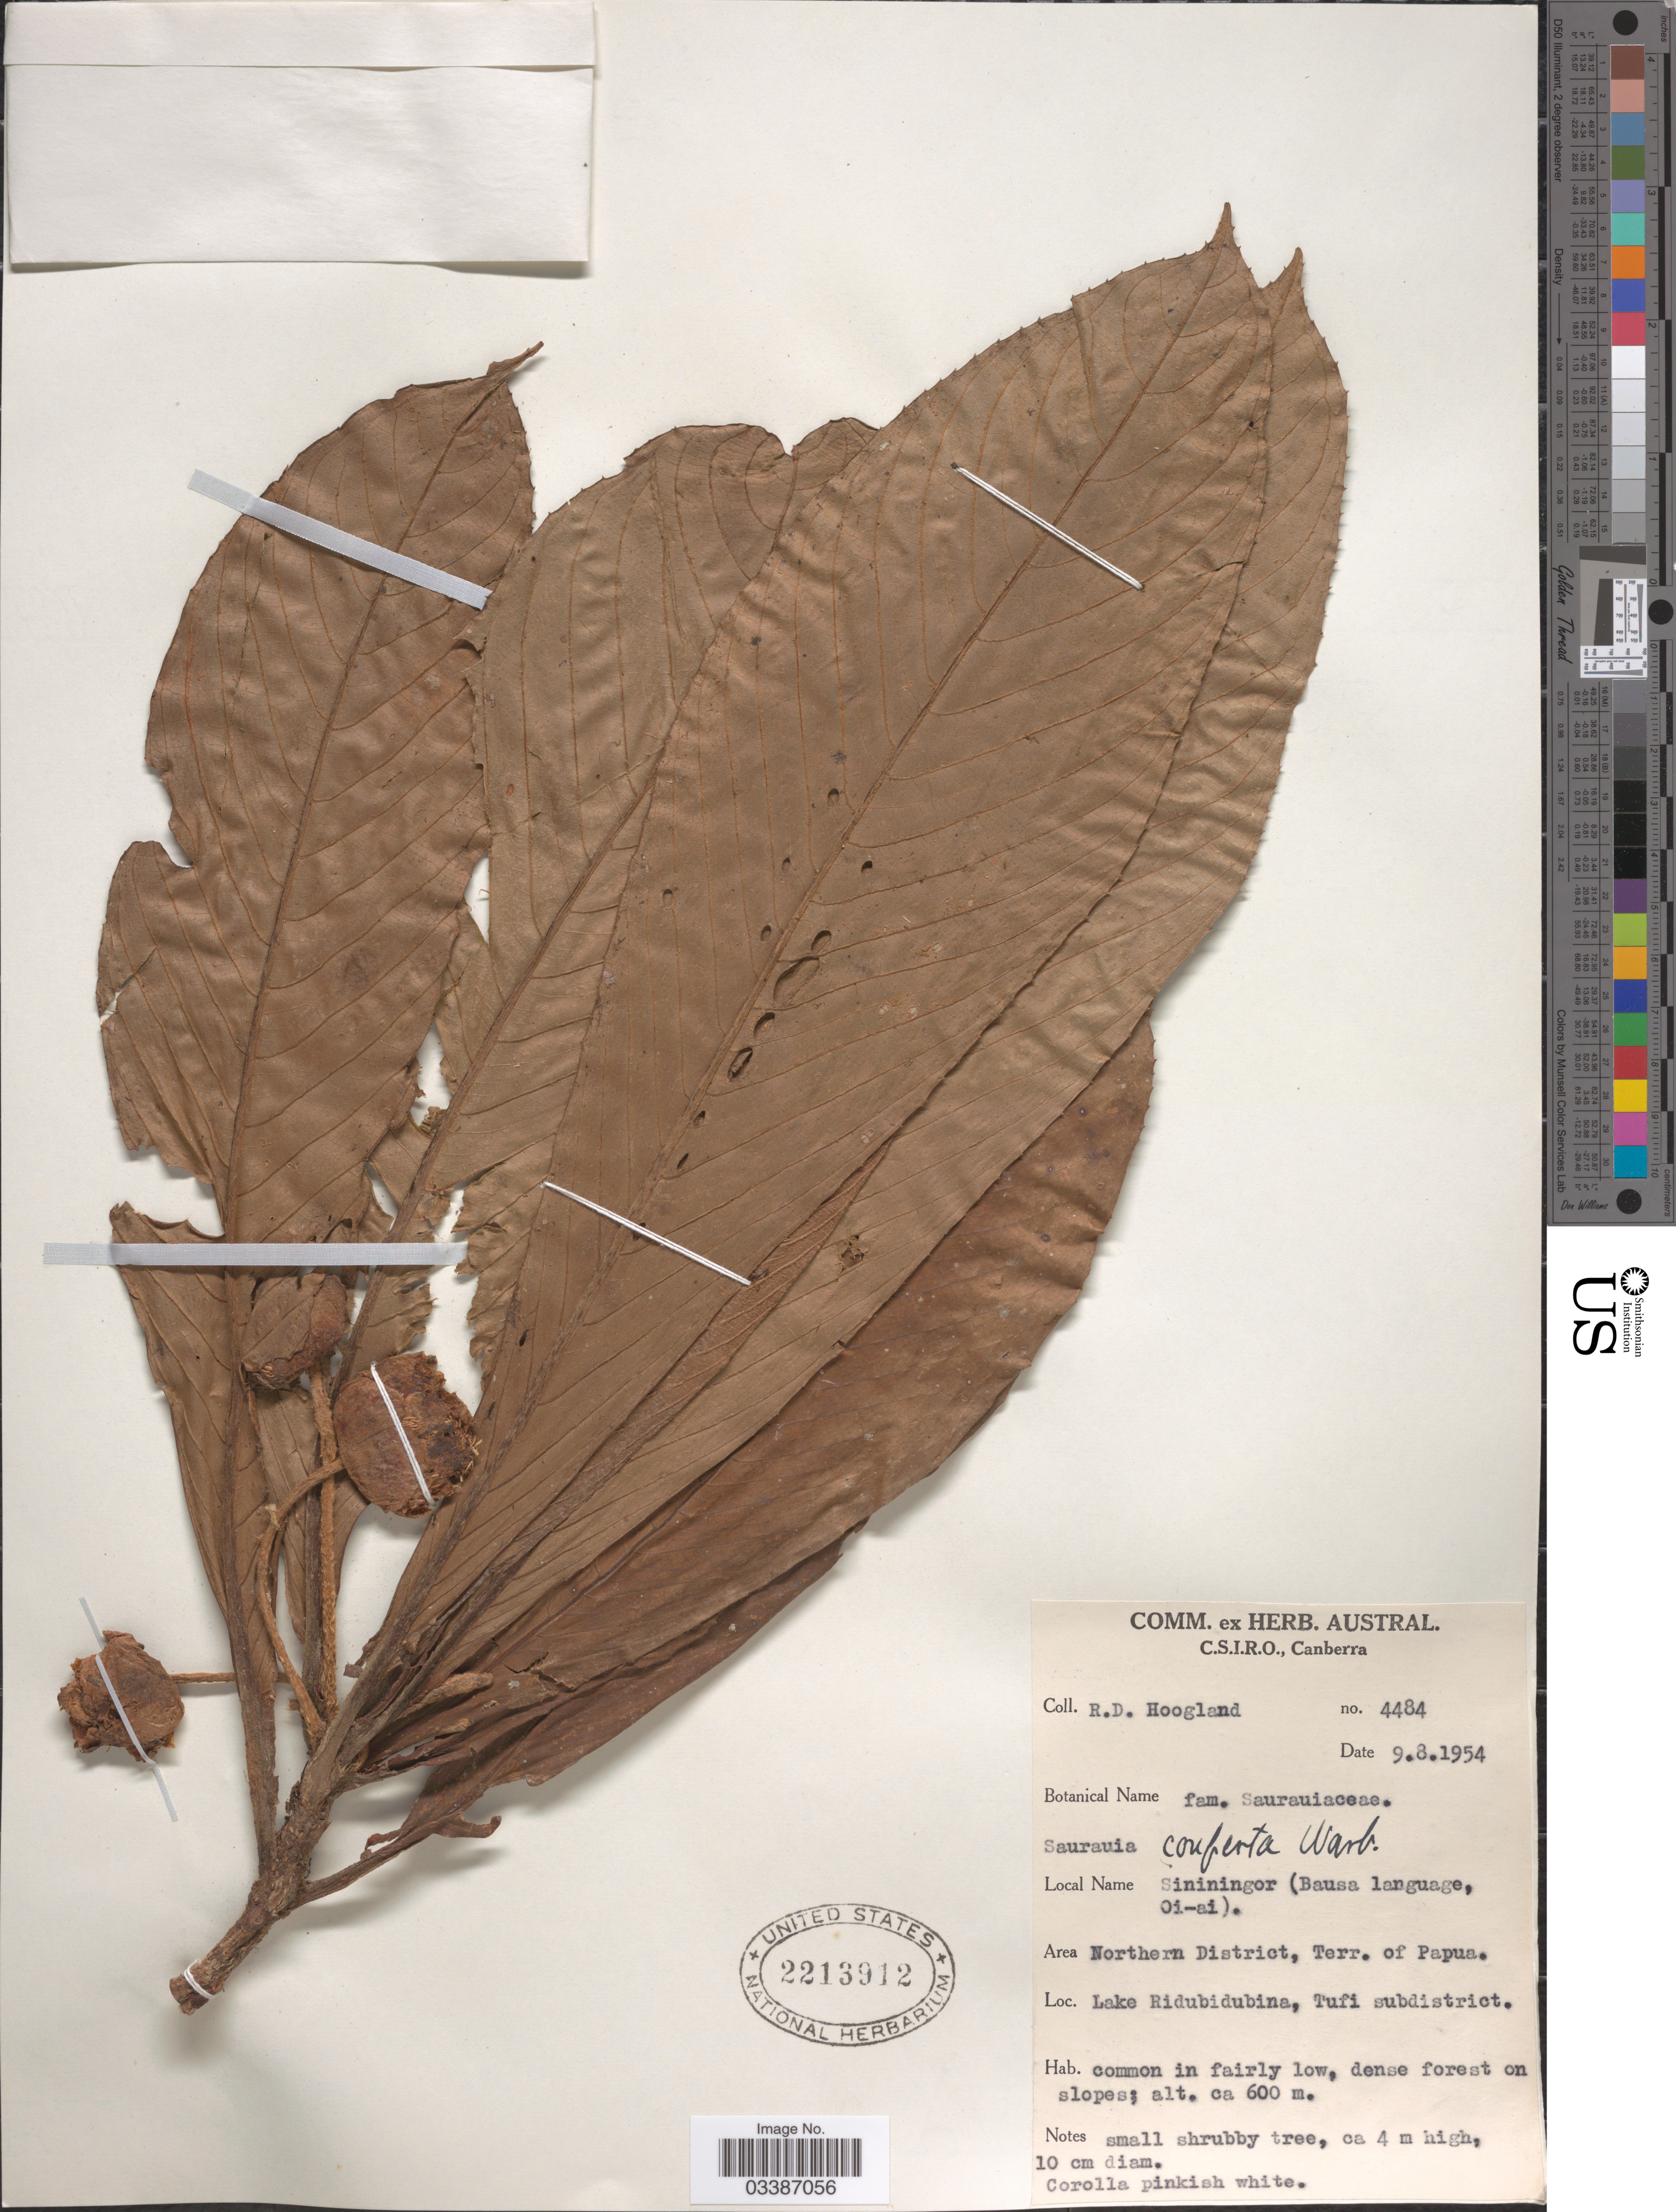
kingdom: Plantae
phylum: Tracheophyta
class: Magnoliopsida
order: Ericales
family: Actinidiaceae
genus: Saurauia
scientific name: Saurauia conferta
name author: Warb.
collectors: R. D. Hoogland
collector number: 4484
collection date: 1954-08-09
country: Papua New Guinea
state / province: Northern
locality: Northern District, Terr. of Papua. Lake Ridubidubina, Tufi subdistrict.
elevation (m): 600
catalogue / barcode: US 2213912